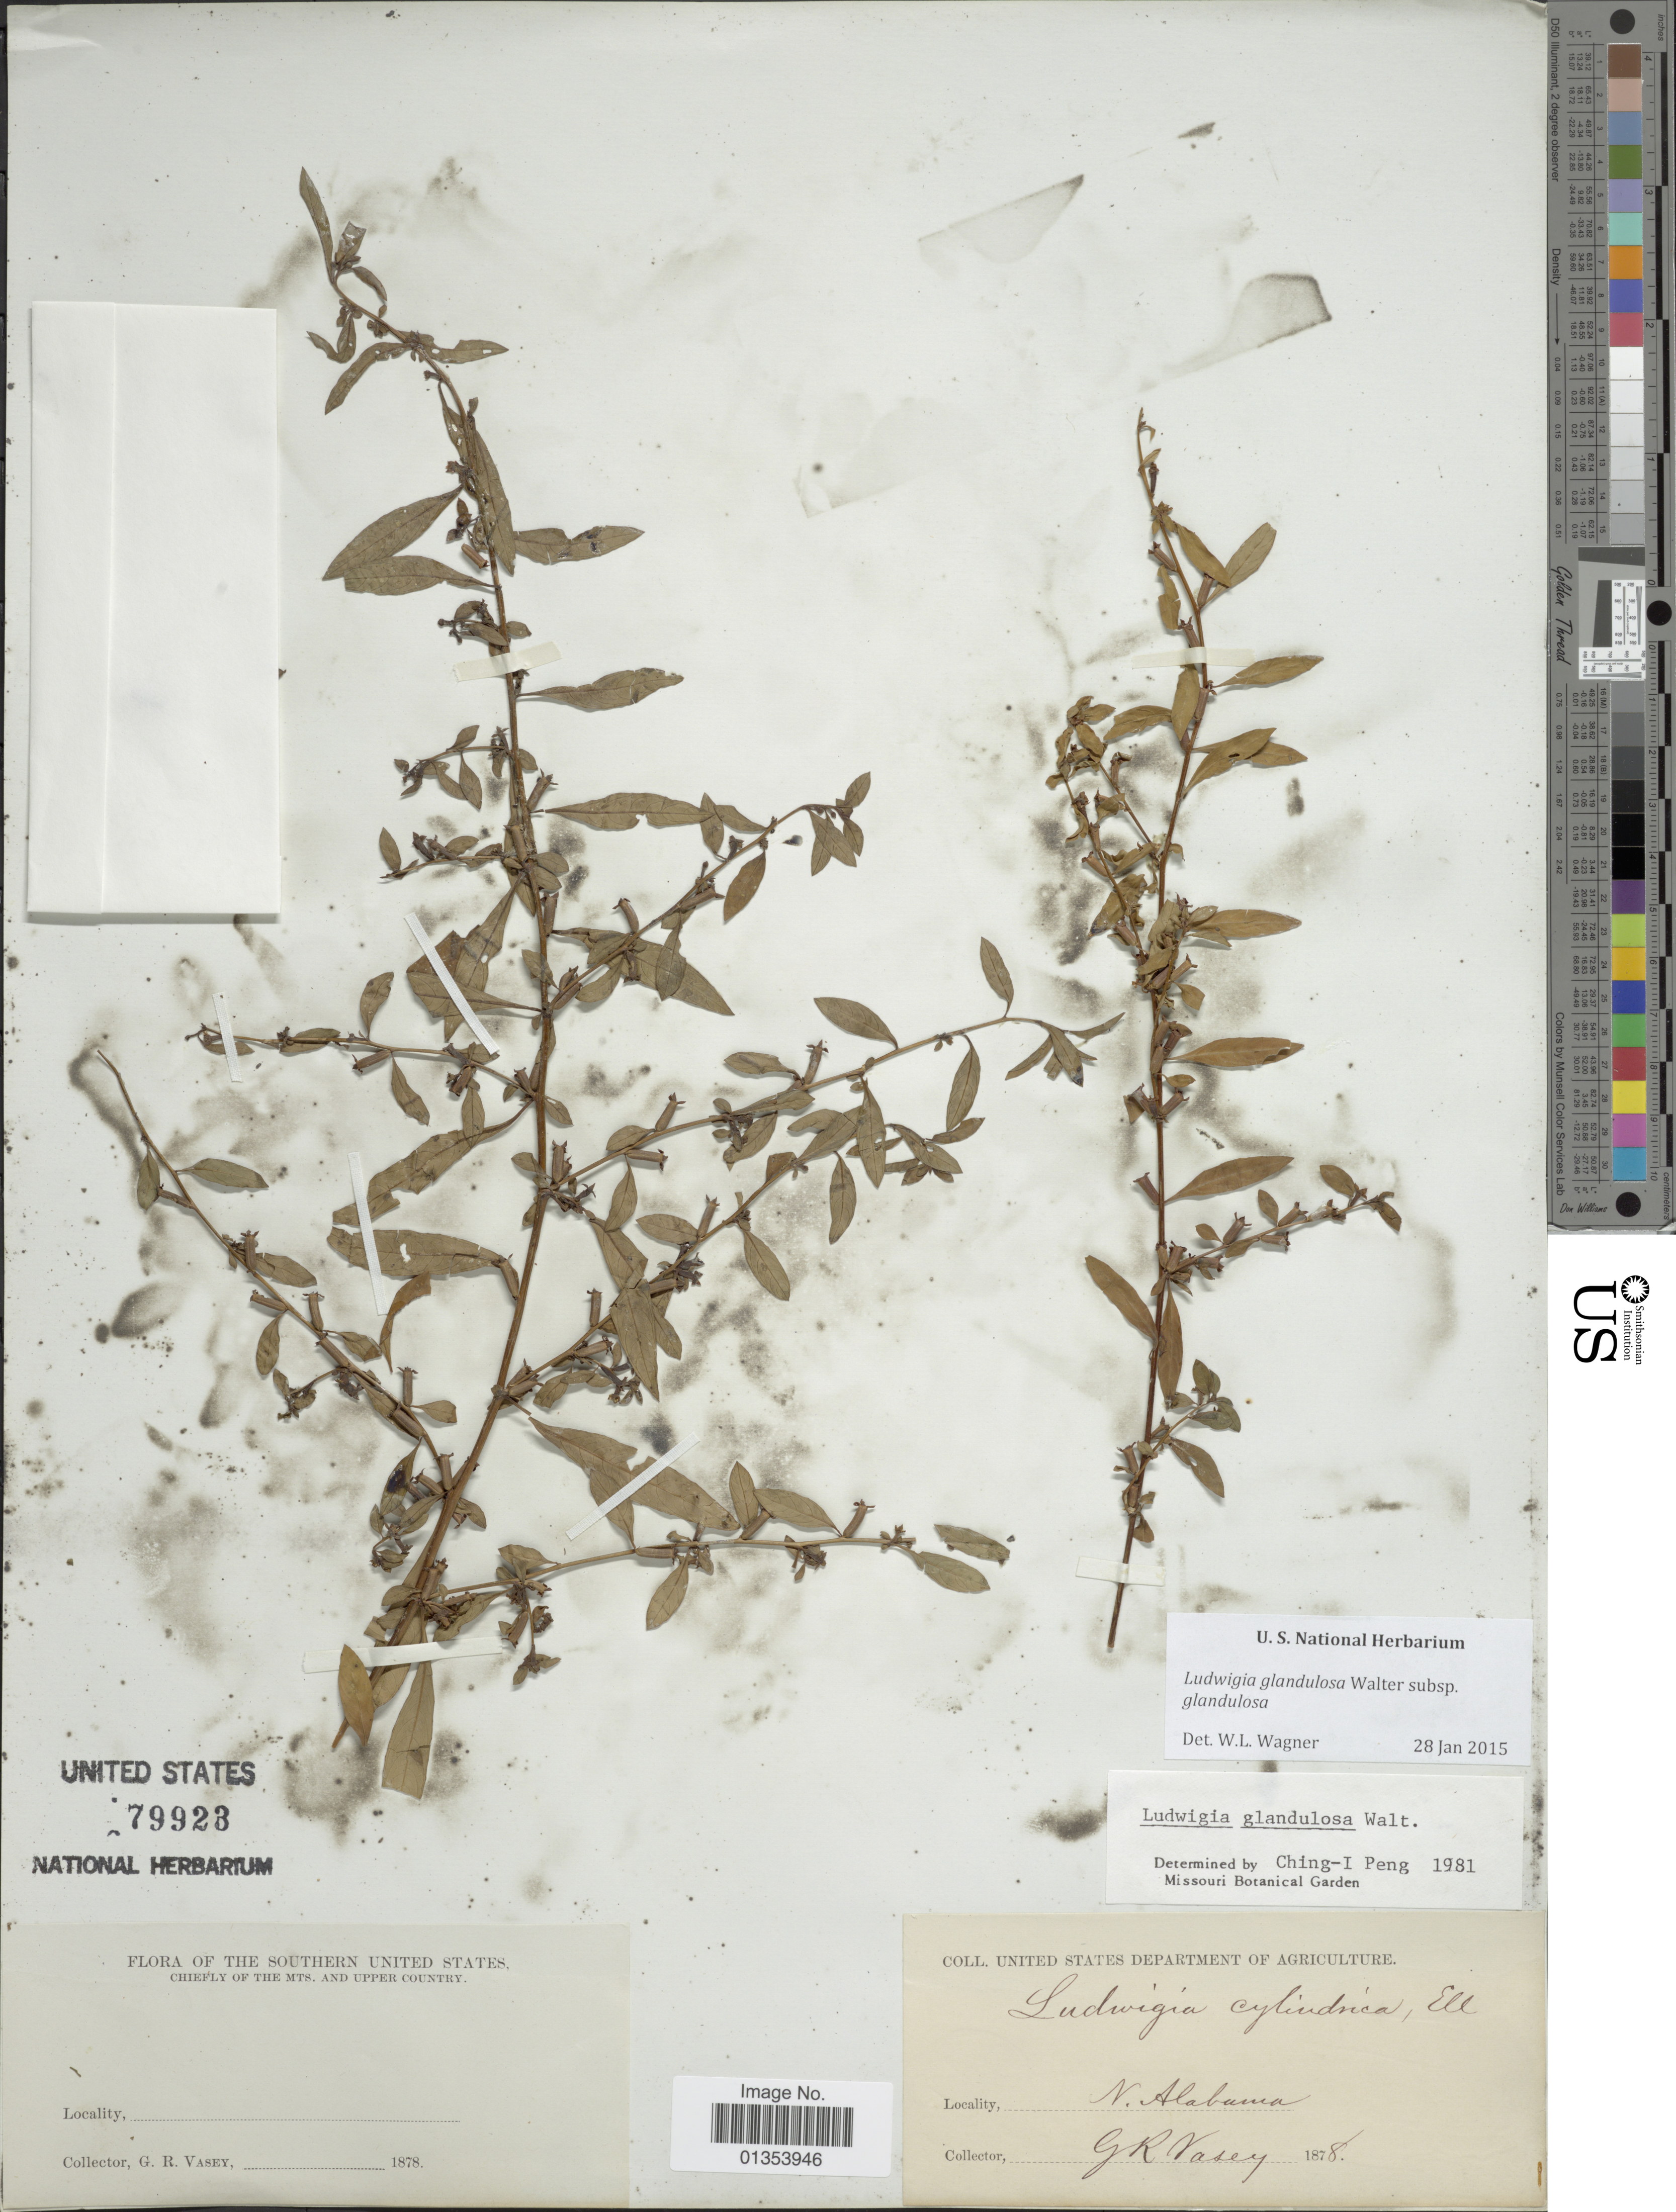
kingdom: Plantae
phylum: Tracheophyta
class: Magnoliopsida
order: Myrtales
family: Onagraceae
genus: Ludwigia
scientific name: Ludwigia glandulosa subsp. glandulosa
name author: Walter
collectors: G. R. Vasey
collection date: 1878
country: United States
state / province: Alabama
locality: N. Alabama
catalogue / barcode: US 79923